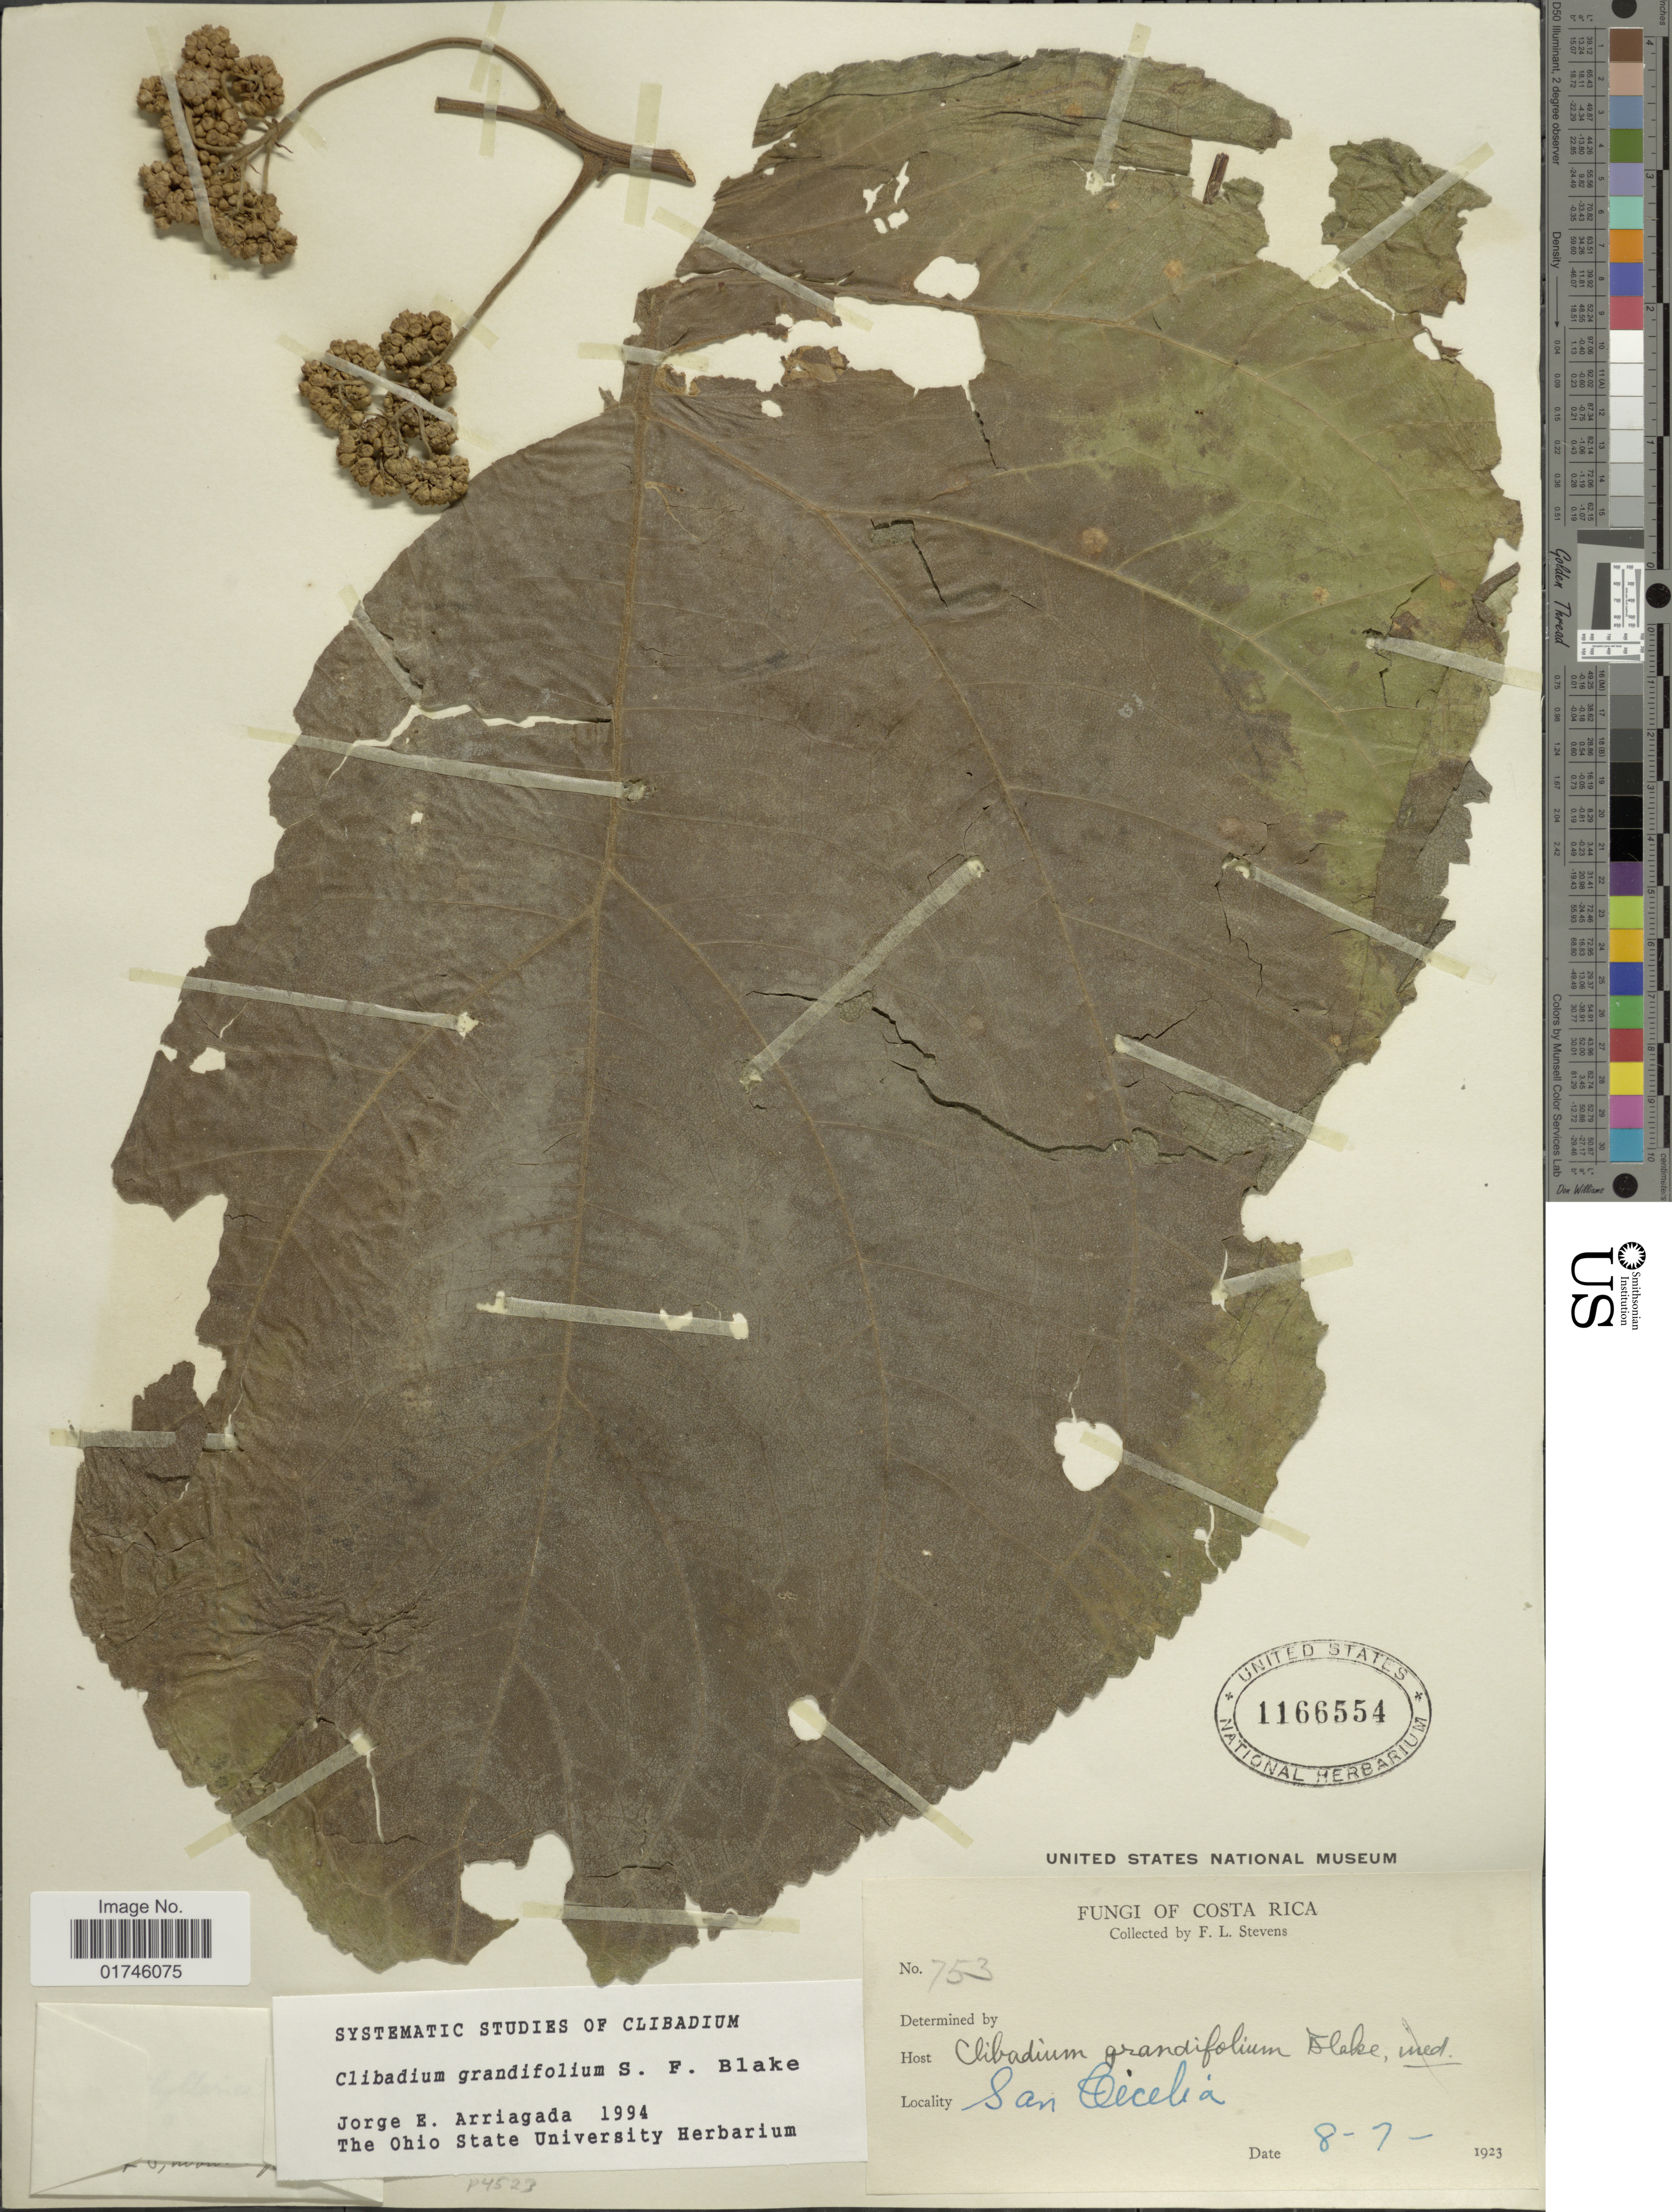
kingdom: Plantae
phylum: Tracheophyta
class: Magnoliopsida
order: Asterales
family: Asteraceae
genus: Clibadium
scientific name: Clibadium grandifolium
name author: S.F. Blake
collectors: F. L. Stevens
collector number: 753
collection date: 1923-07-08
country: Costa Rica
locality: San Cecelia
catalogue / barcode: US 1166554